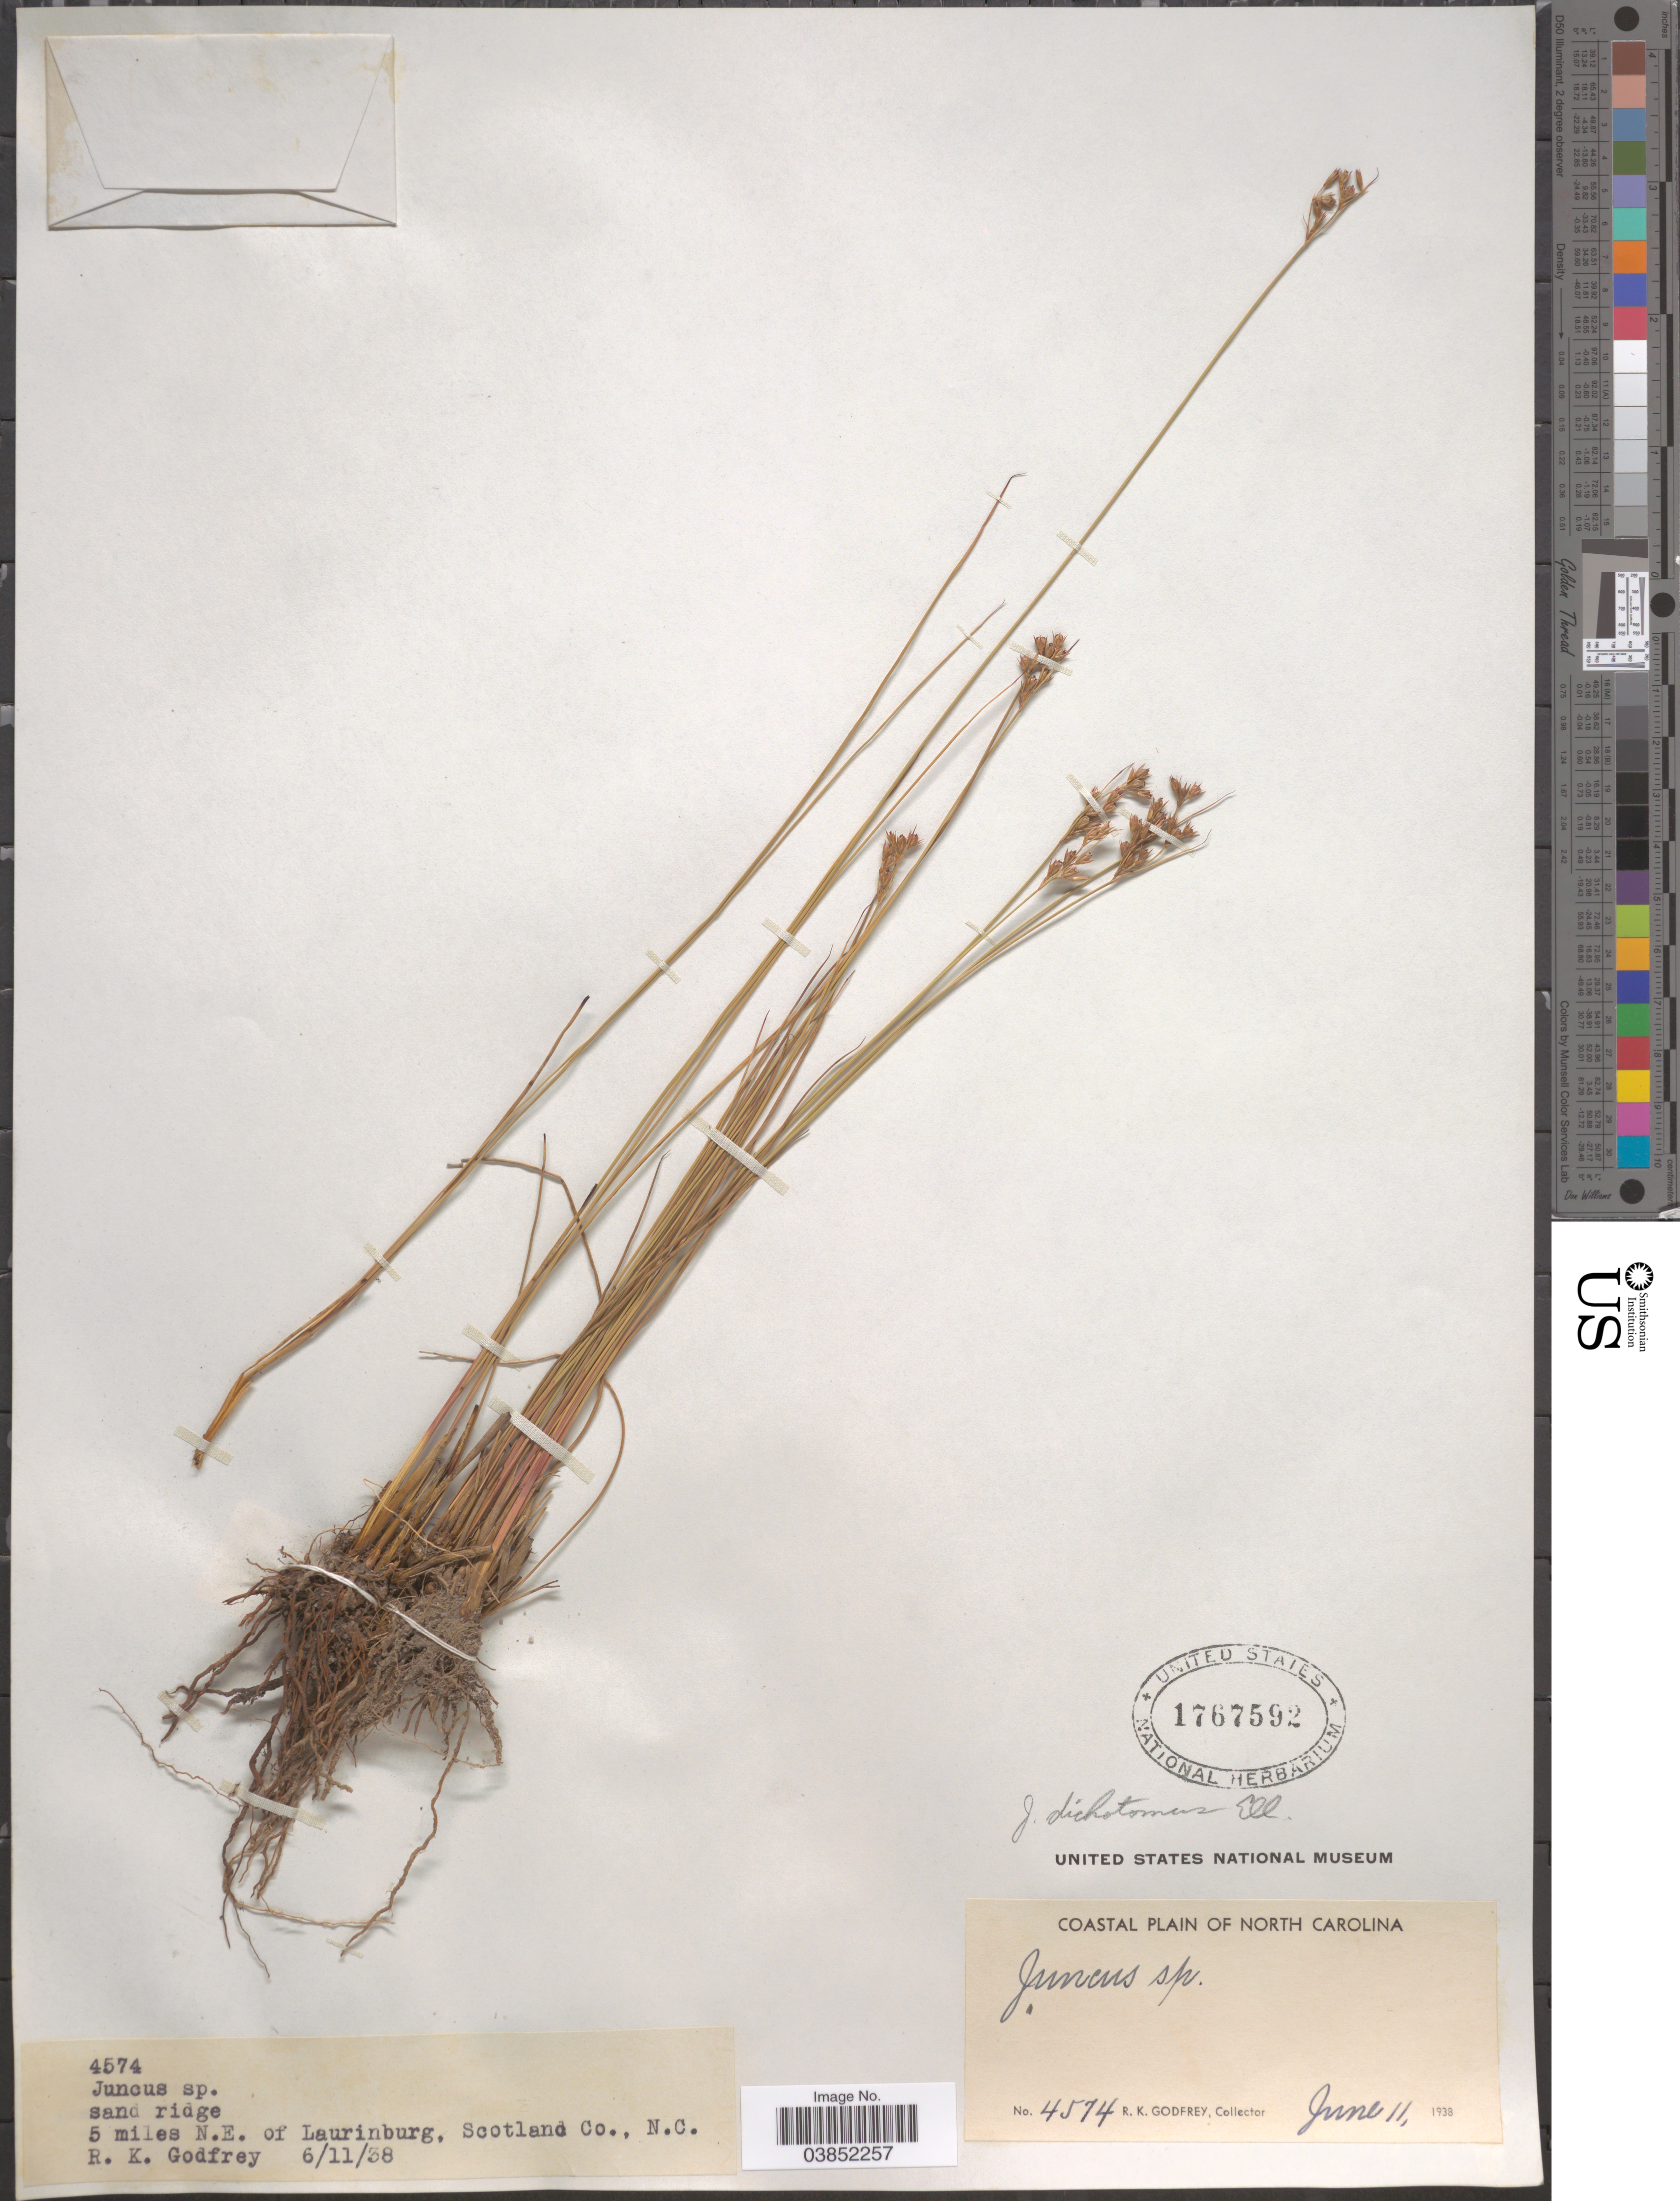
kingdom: Plantae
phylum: Tracheophyta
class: Liliopsida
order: Poales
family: Juncaceae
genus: Juncus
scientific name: Juncus dichotomus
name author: Elliott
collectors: R. K. Godfrey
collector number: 4574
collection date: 1938-06-11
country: United States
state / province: North Carolina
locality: Coastal Plain of North Carolina. Sand ridge. 5 miles N.E. of Laurinburg, Scotland Co.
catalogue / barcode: US 1767592